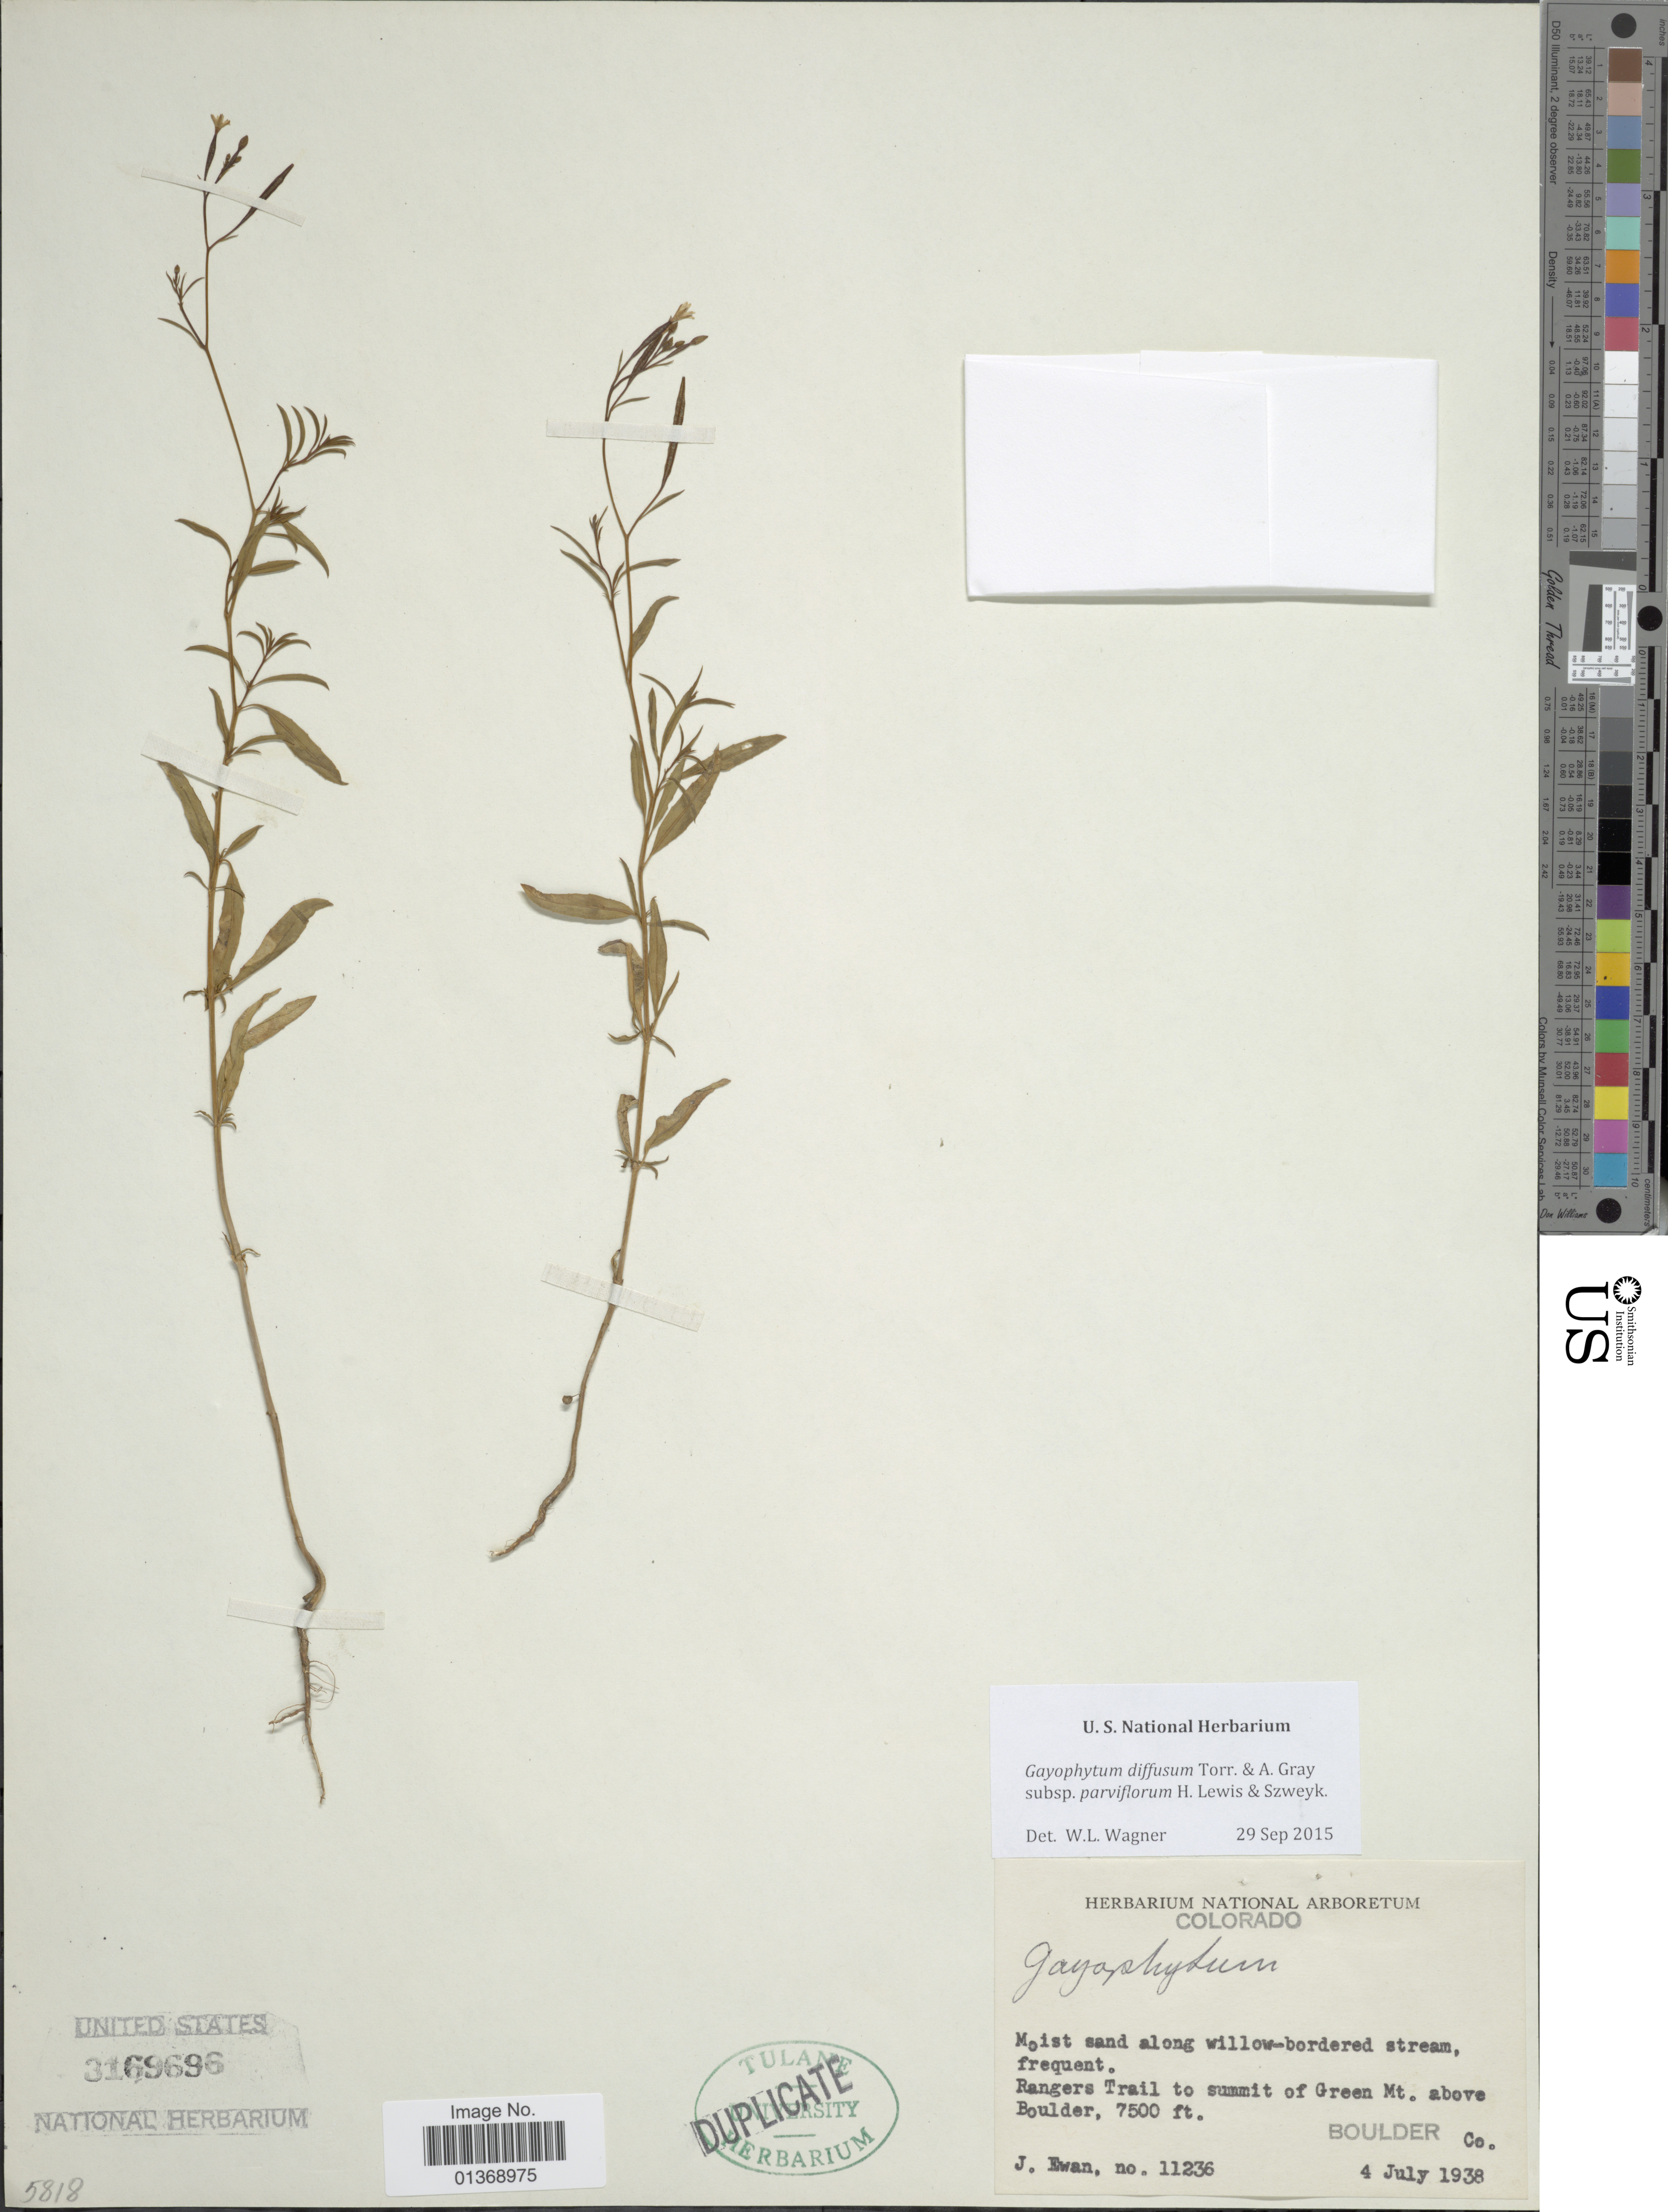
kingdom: Plantae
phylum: Tracheophyta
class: Magnoliopsida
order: Myrtales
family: Onagraceae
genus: Gayophytum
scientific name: Gayophytum diffusum subsp. parviflorum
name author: F. H. Lewis & Szweyk.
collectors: J. A. Ewan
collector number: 11236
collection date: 1938-07-04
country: United States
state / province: Colorado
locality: Rangers Trail to summit of Green Mt. above Boulder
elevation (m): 2286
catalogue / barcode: US 3169696